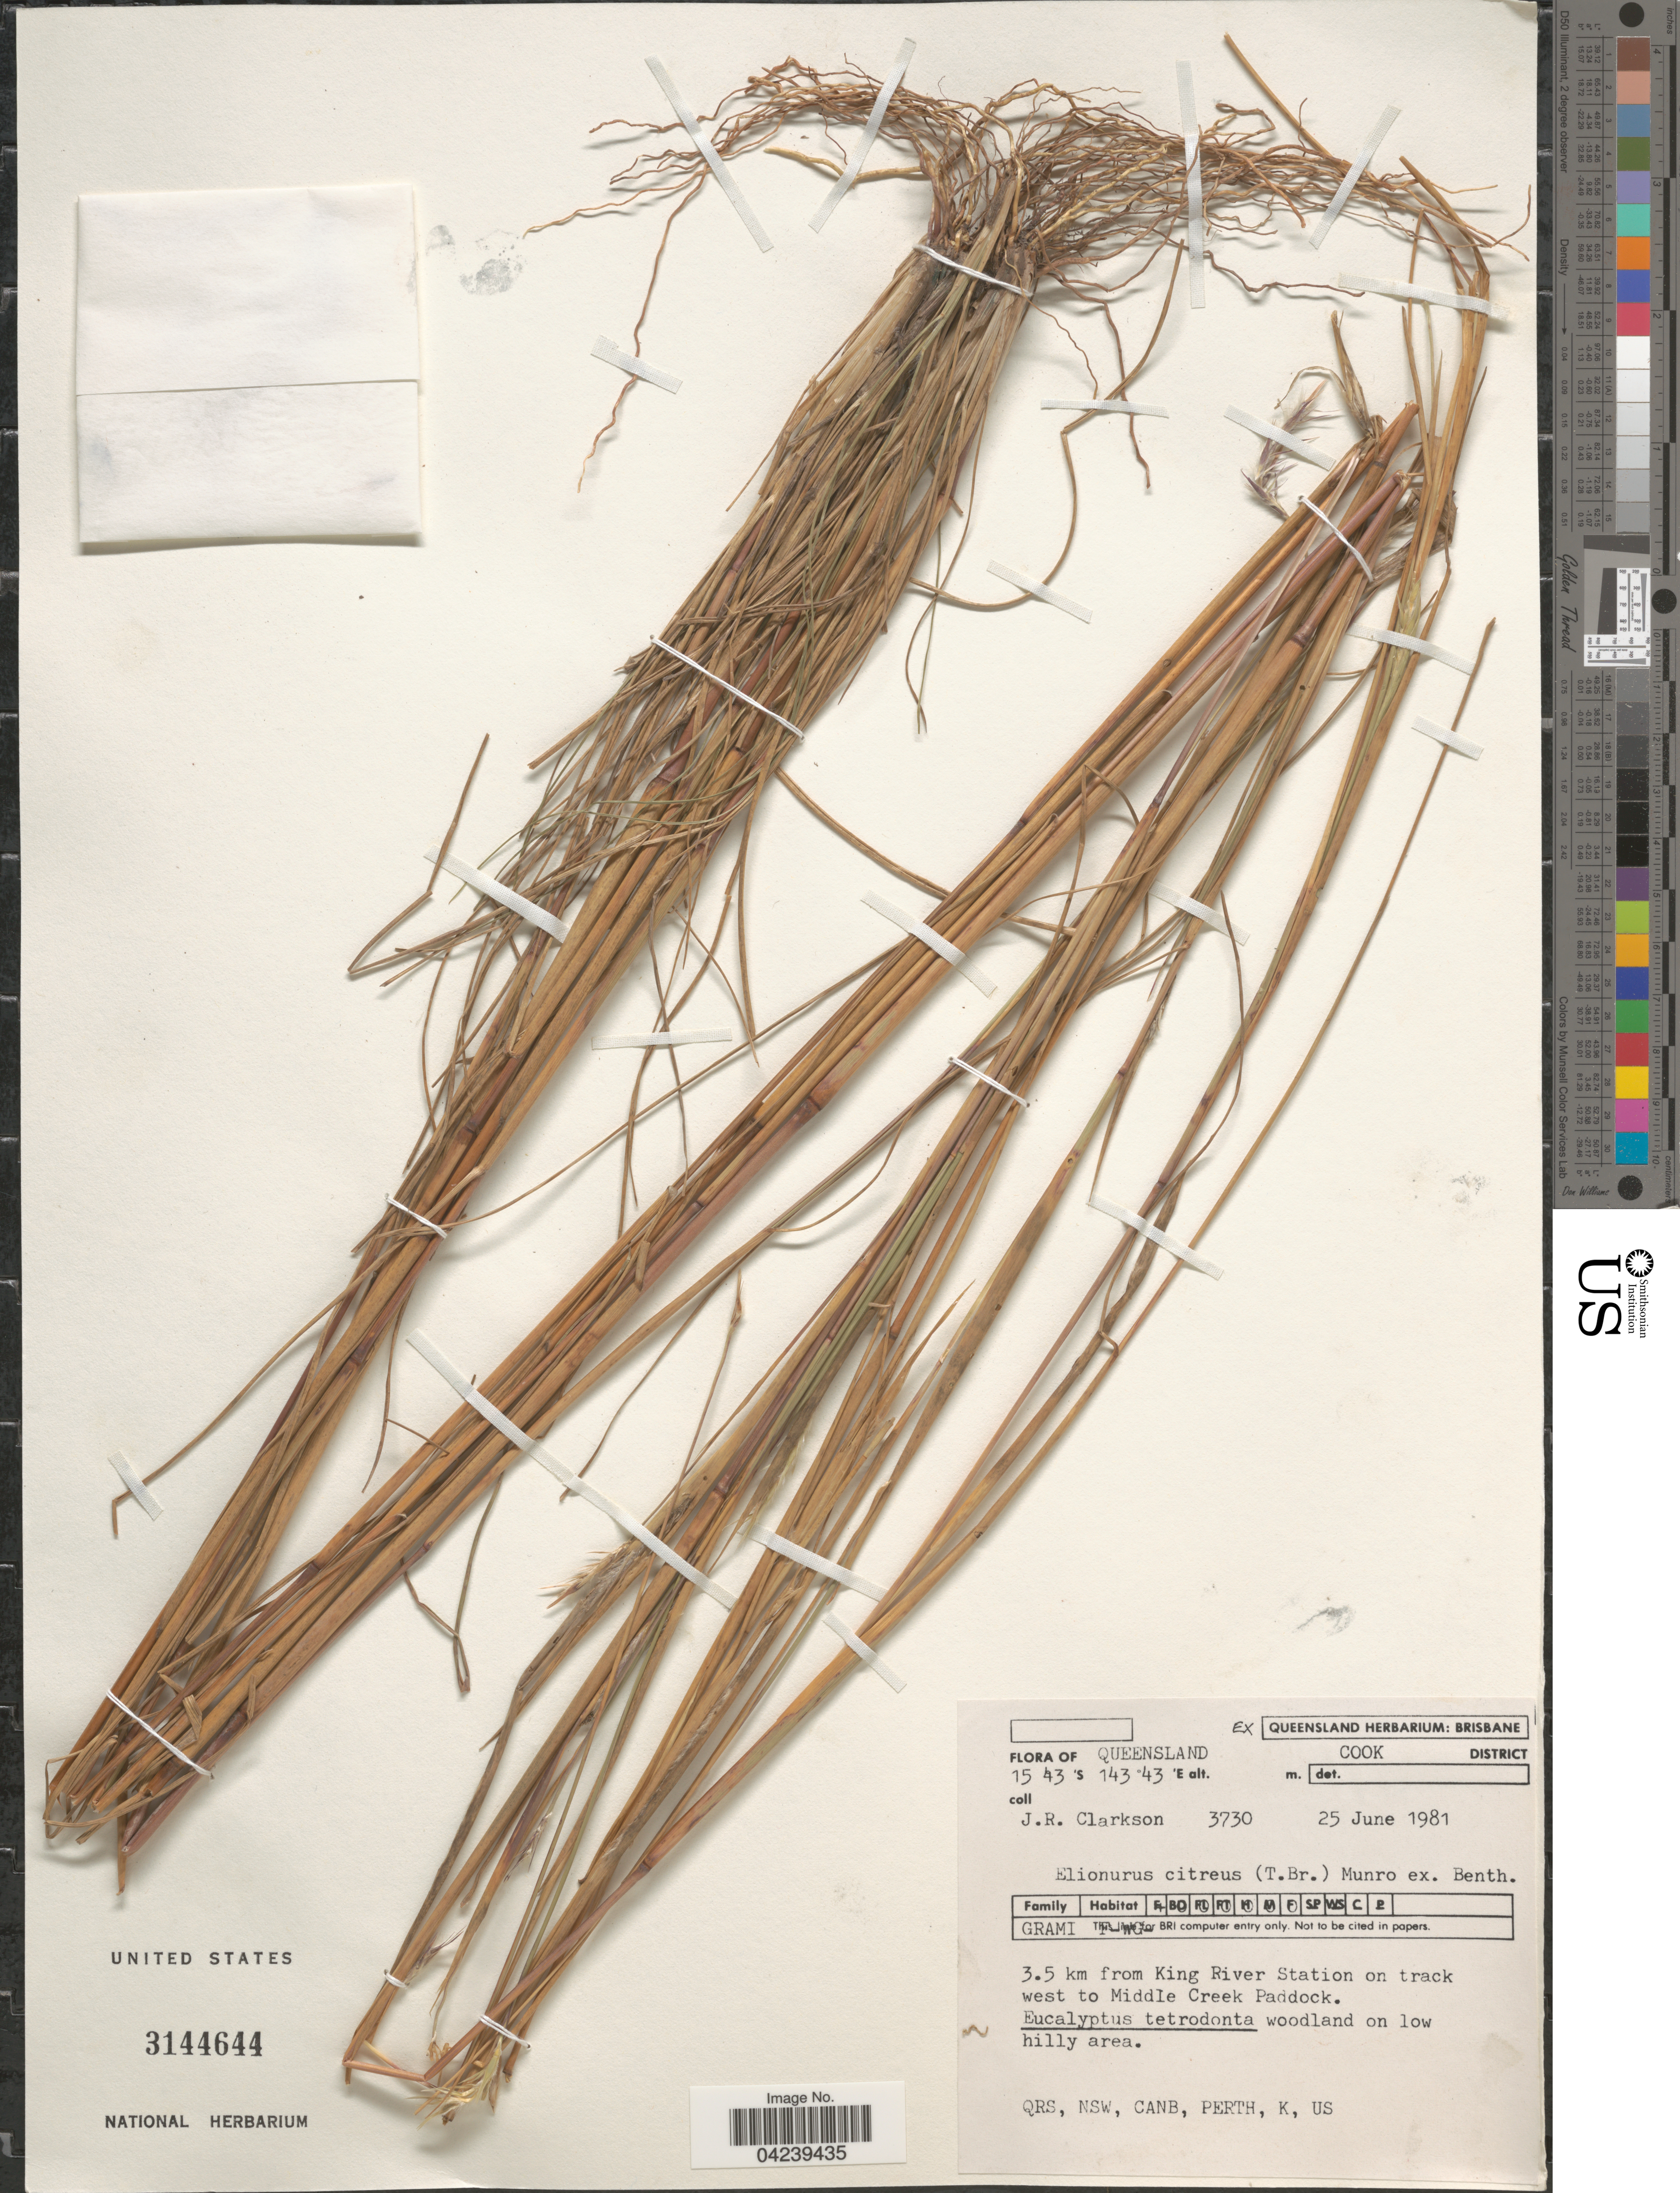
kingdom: Plantae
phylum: Tracheophyta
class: Liliopsida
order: Poales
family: Poaceae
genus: Elionurus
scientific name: Elionurus citreus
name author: (R. Br.) Munro ex Benth.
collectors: J. Clarkson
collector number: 3730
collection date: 1981-06-25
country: Australia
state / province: Queensland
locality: Cook District. 3.5 km from King River Station on track west to Middle Creek Paddock.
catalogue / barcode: US 3144644